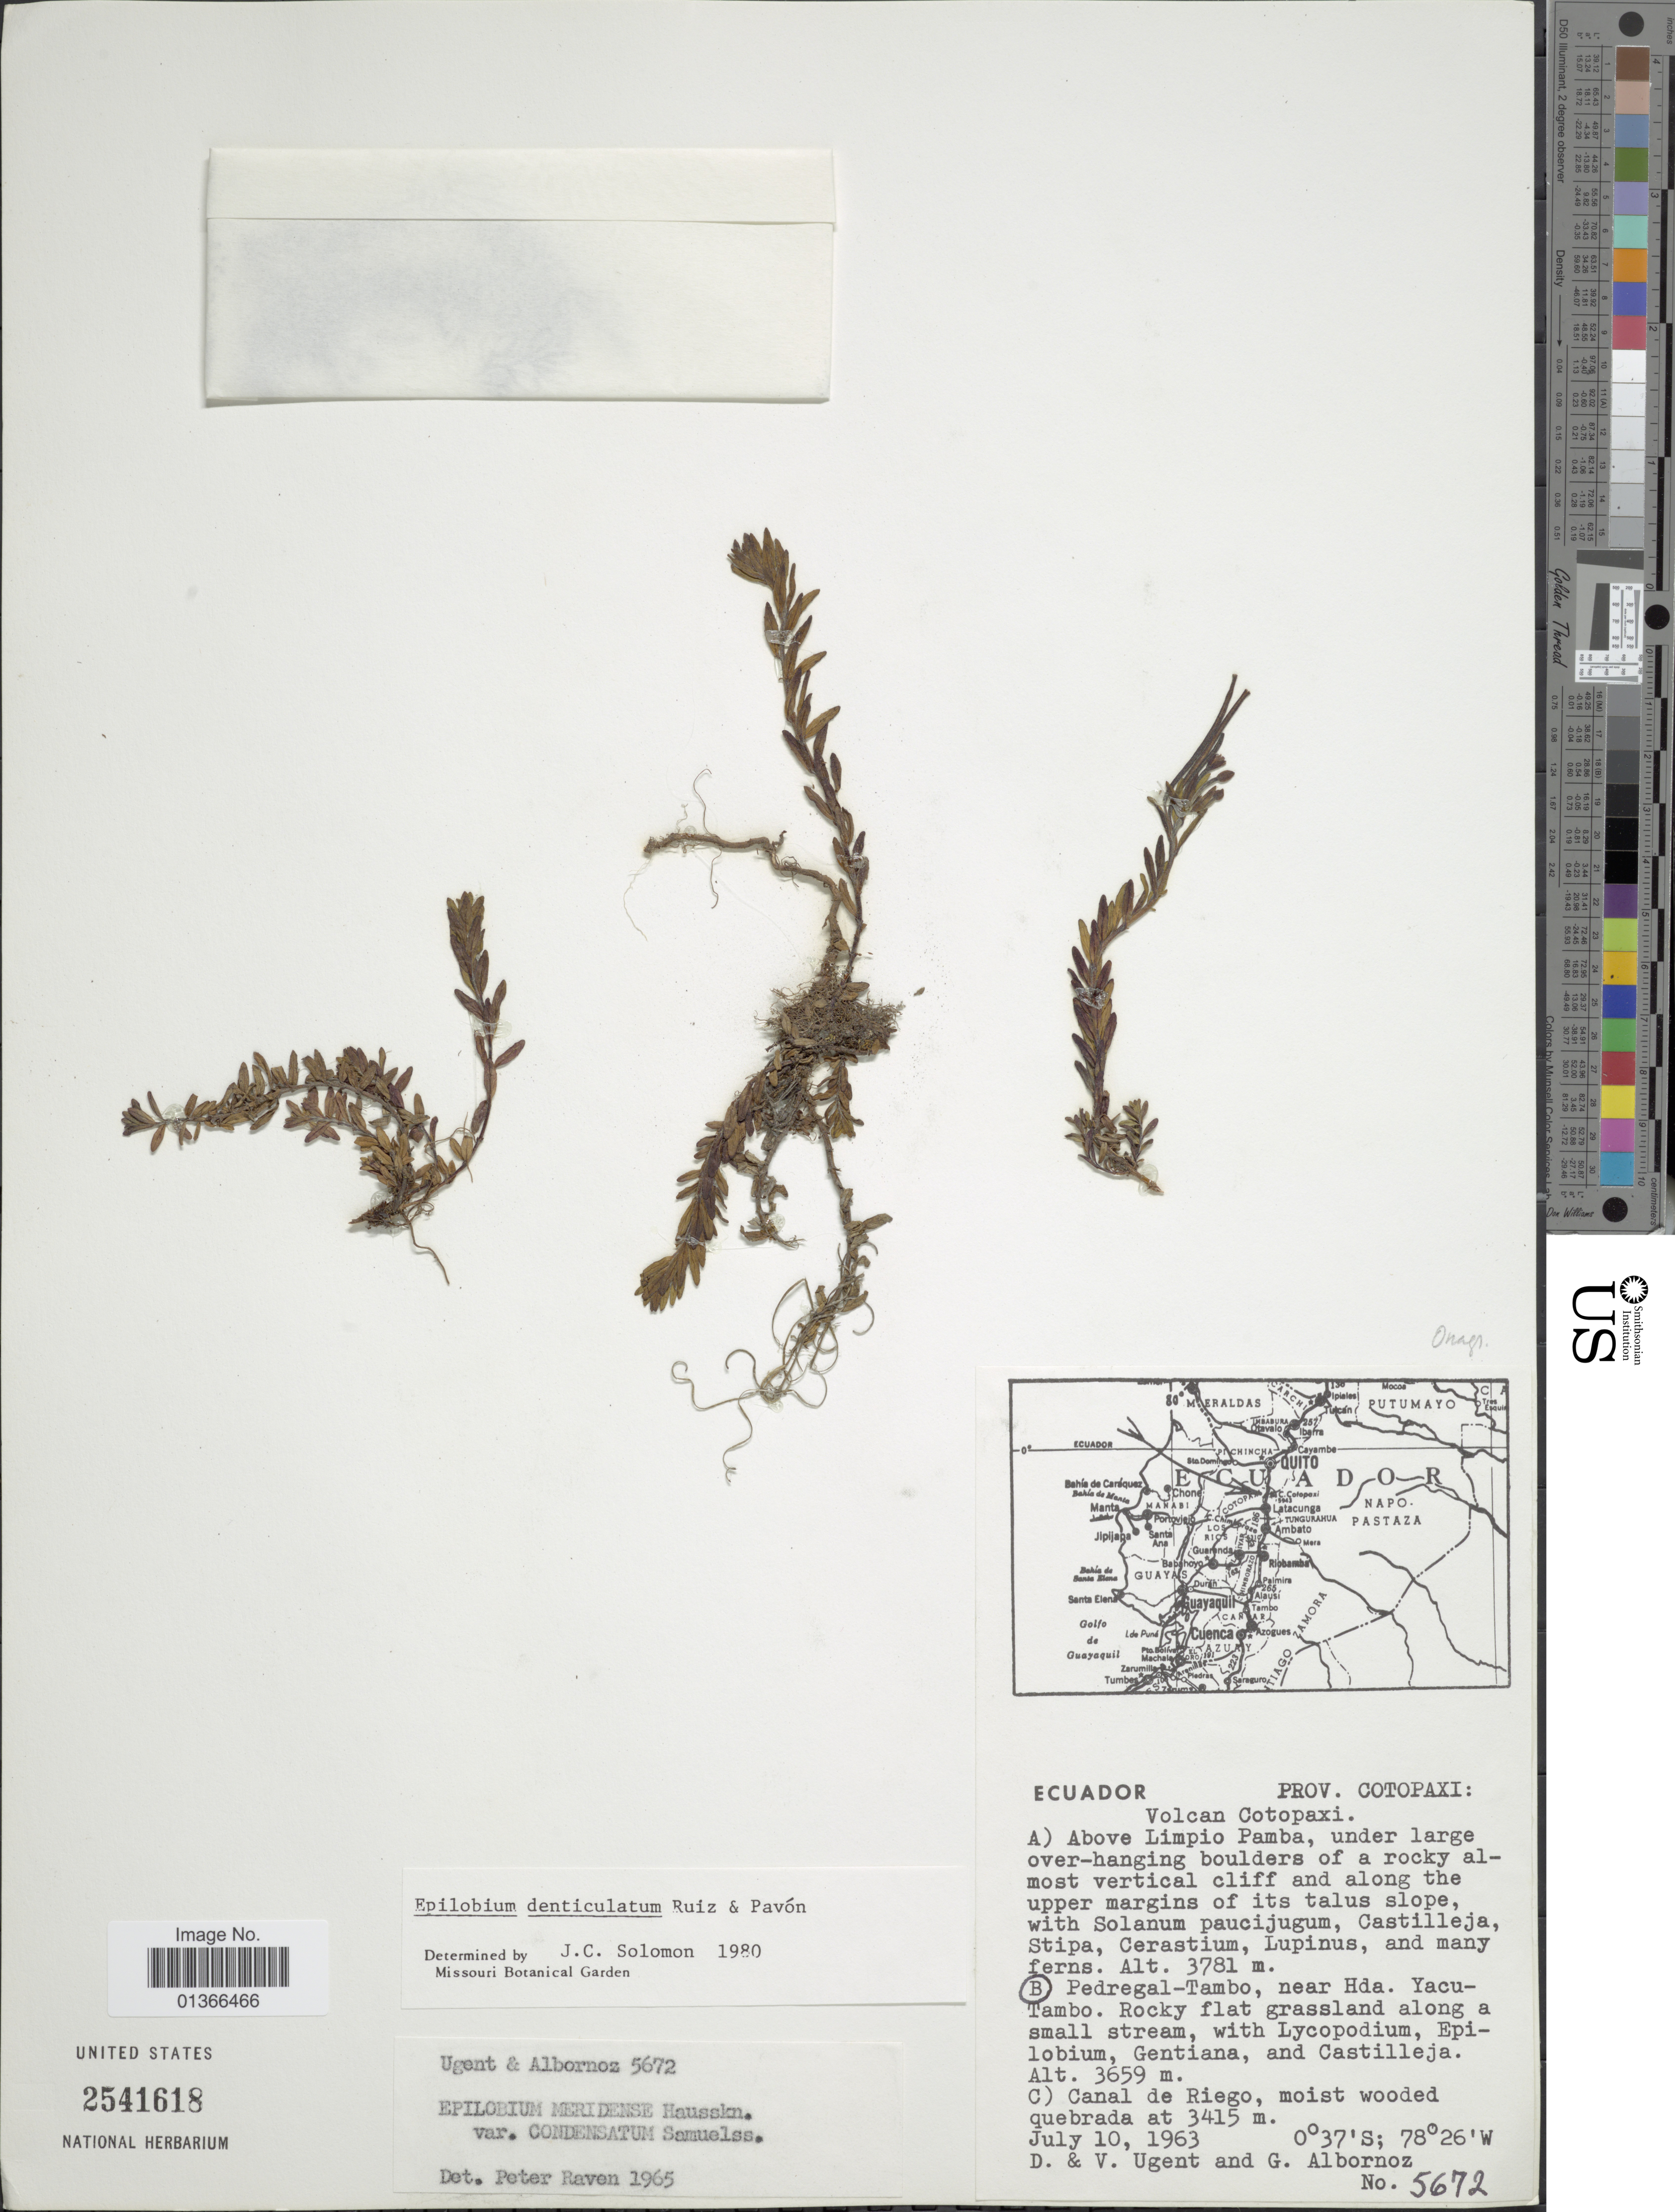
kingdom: Plantae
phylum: Tracheophyta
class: Magnoliopsida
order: Myrtales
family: Onagraceae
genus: Epilobium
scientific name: Epilobium denticulatum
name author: Ruiz & Pav.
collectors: D. Ugent, V. Ugent & G. Albornoz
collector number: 5672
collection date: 1963-07-10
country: Ecuador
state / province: Cotopaxi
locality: Pedregal-Tambo, near Hda. Yacu-Tambo.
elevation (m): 3415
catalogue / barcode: US 2541618